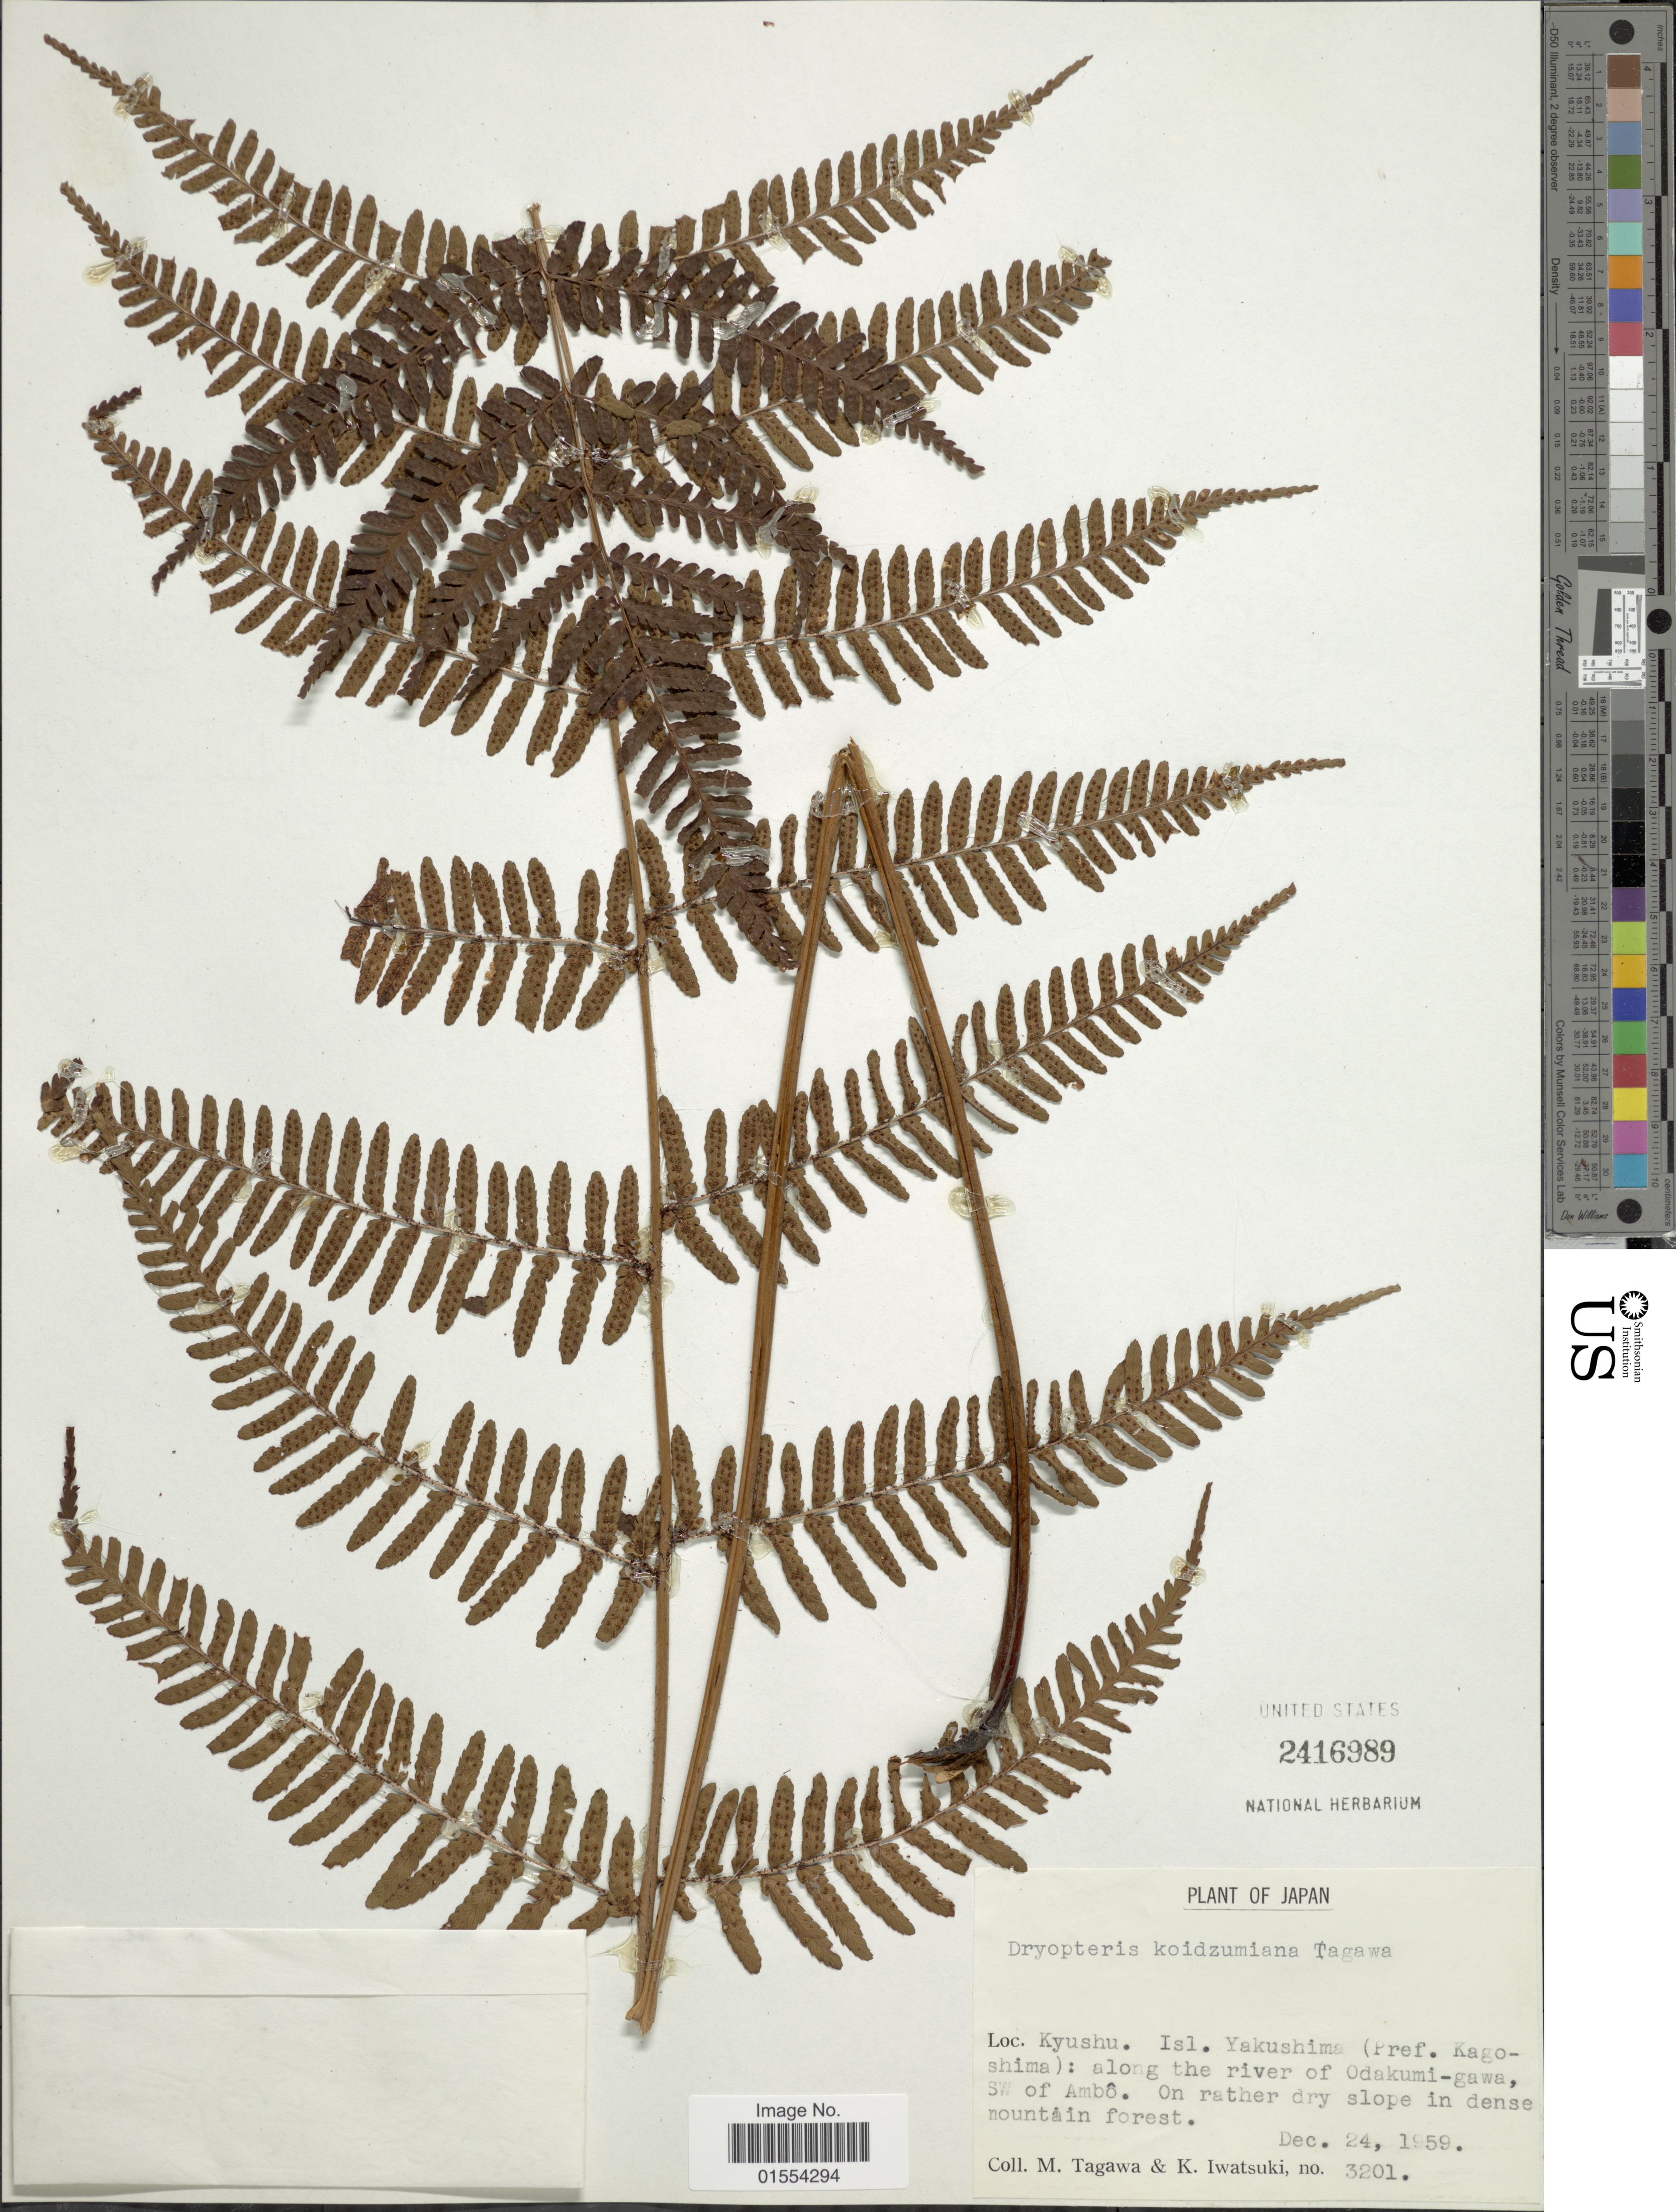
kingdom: Plantae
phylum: Tracheophyta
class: Polypodiopsida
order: Polypodiales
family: Dryopteridaceae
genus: Dryopteris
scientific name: Dryopteris koidzumiana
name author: Tagawa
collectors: M. Tagawa & K. Iwatsuki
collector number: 3201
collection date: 1959-12-24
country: Japan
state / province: Kagosima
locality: Japan. Kyushu, Isl. Yakushima (Pref. Kagoshima): along the river of Odakumi-gawa SW of Ambo.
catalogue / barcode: US 2416989